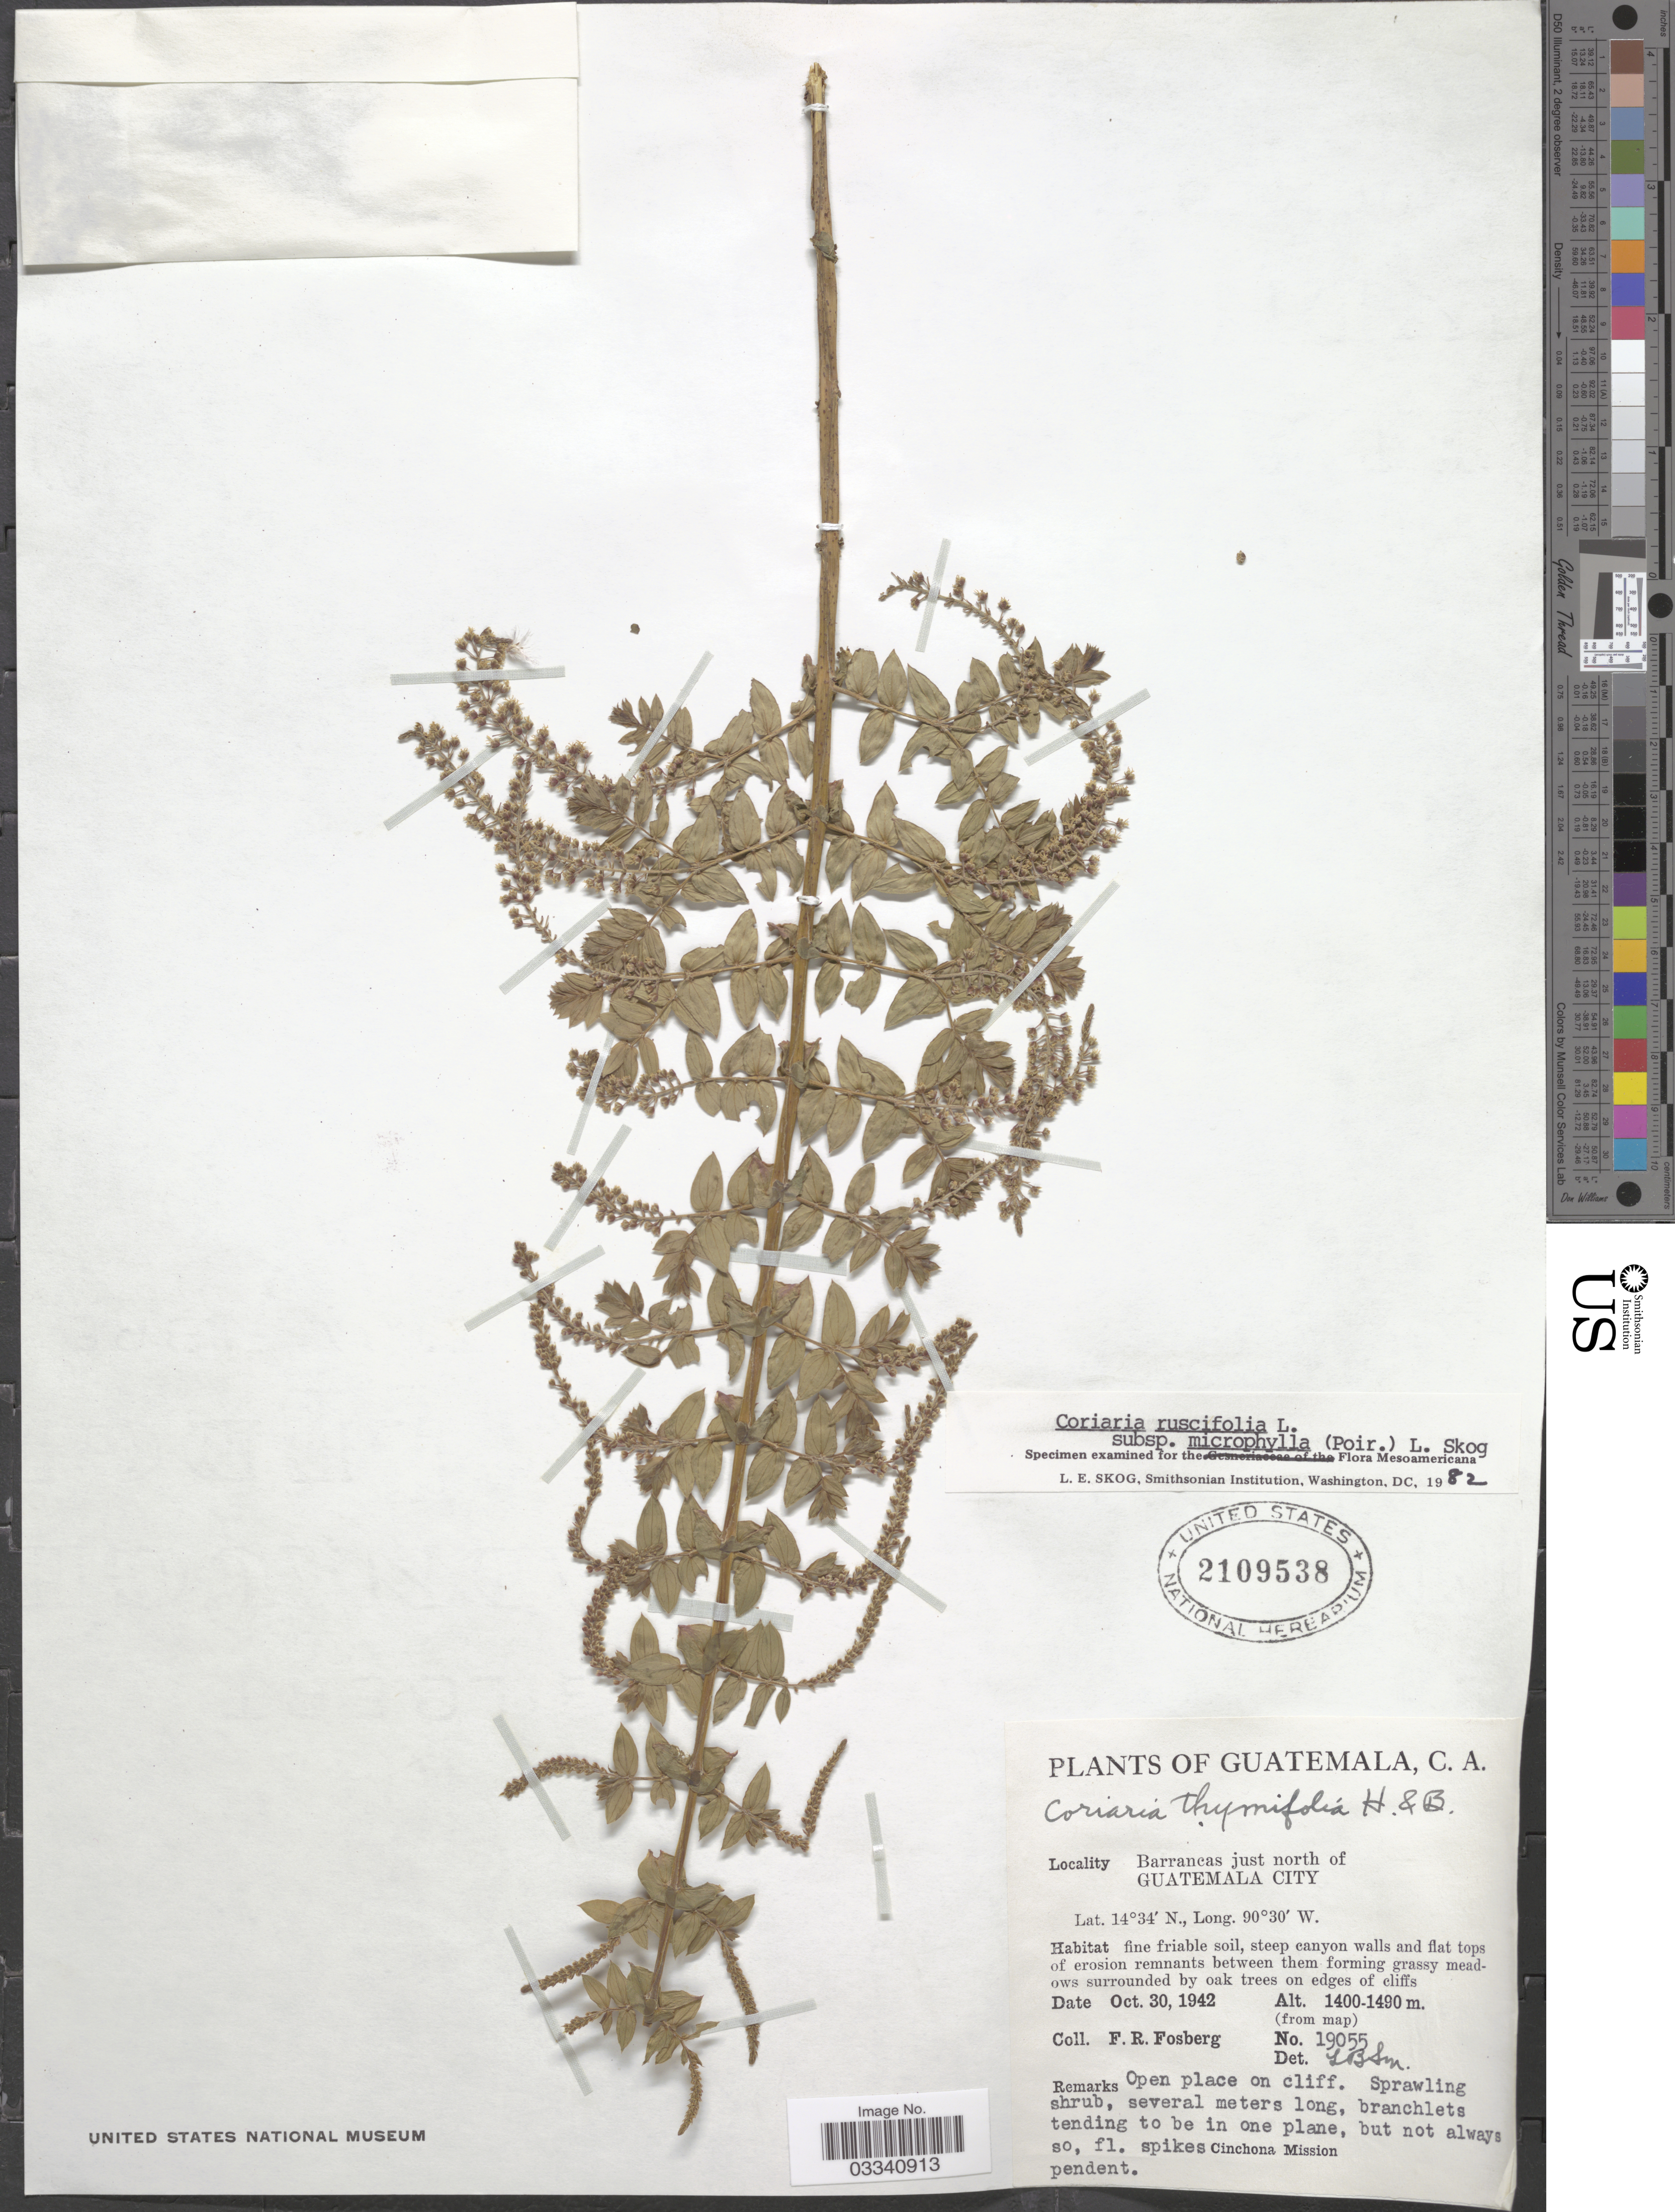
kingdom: Plantae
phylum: Tracheophyta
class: Magnoliopsida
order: Cucurbitales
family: Coriariaceae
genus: Coriaria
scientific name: Coriaria ruscifolia subsp. microphylla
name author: (Poir.) L.E. Skog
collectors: F. R. Fosberg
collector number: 19055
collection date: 1942-10-30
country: Guatemala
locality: Barrancas just north of Guatemala City.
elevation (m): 1400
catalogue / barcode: US 2109538